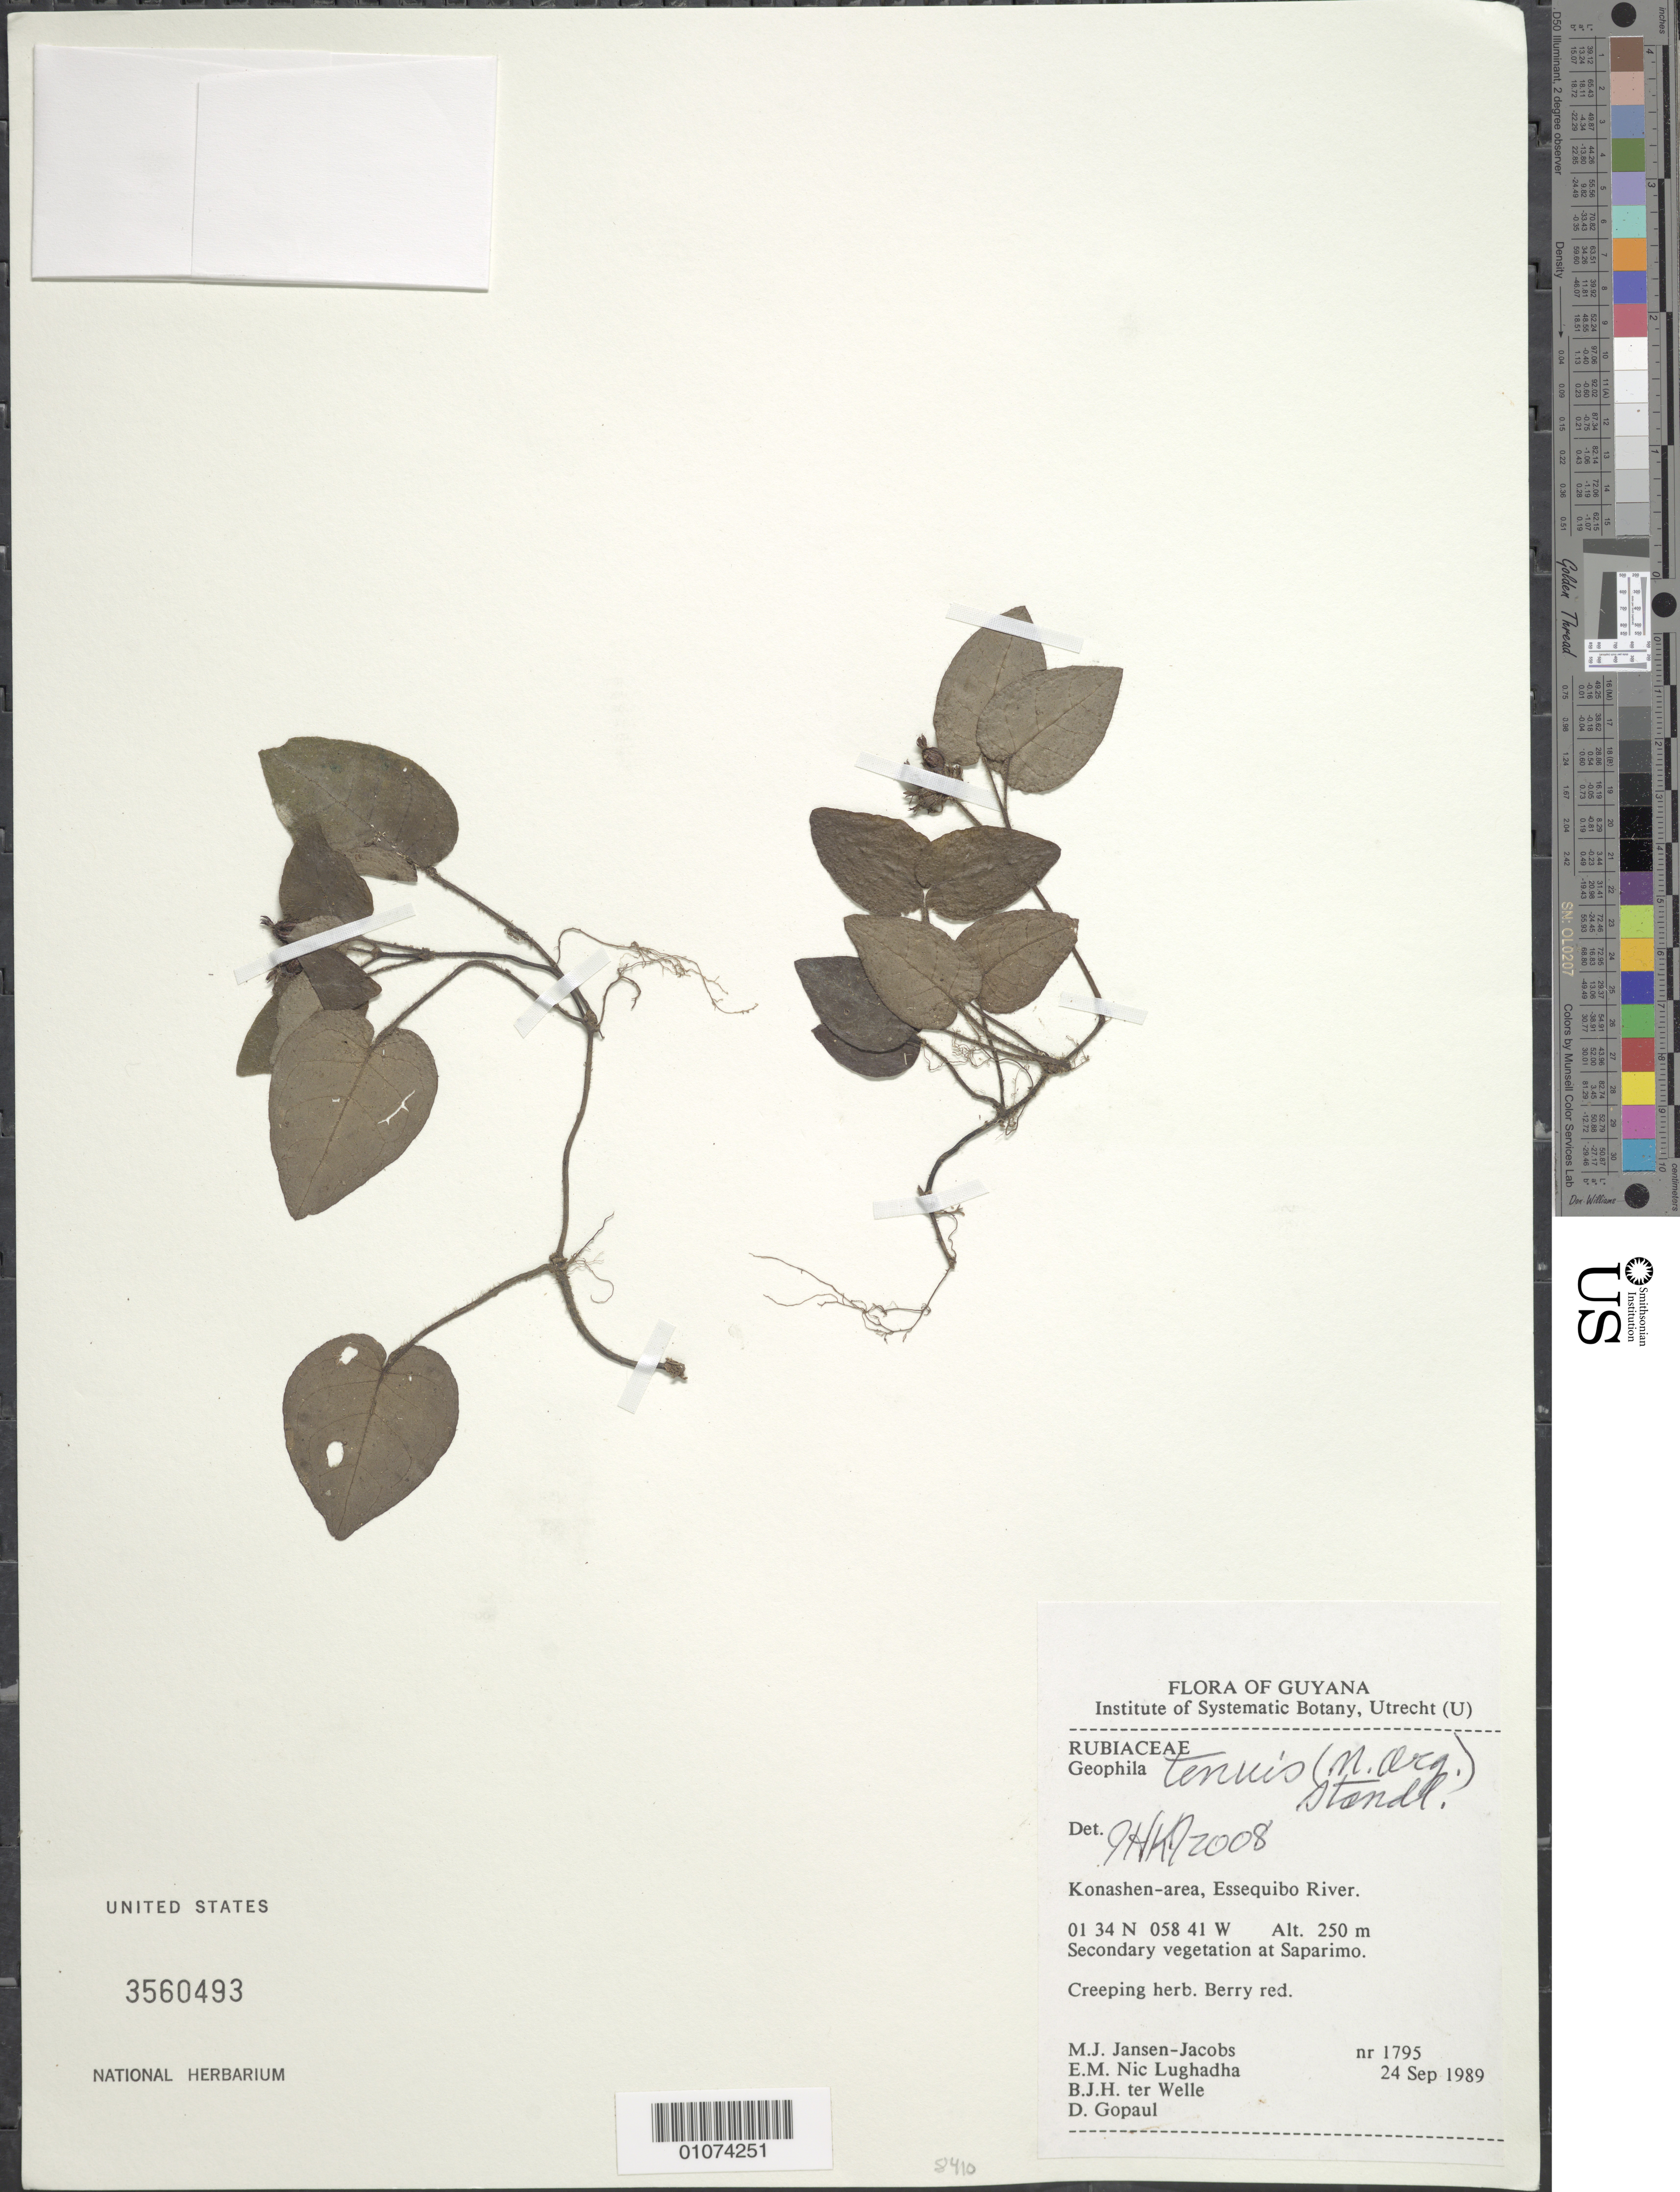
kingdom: Plantae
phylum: Tracheophyta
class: Magnoliopsida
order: Gentianales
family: Rubiaceae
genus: Geophila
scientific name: Geophila tenuis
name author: (Müll. Arg.) Standl.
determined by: Kirkbride, J. H.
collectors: M. J. Jansen-Jacobs, E. Nic Lughadha, B. Welle & D. Gopaul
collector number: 1795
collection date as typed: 24-Sep-89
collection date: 1989-09-24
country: Guyana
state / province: U. Takutu-U. Essequibo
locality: Konashen-area, Essequibo River, at Saparimo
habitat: Secondary vegetation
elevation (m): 250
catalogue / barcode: US 3560493